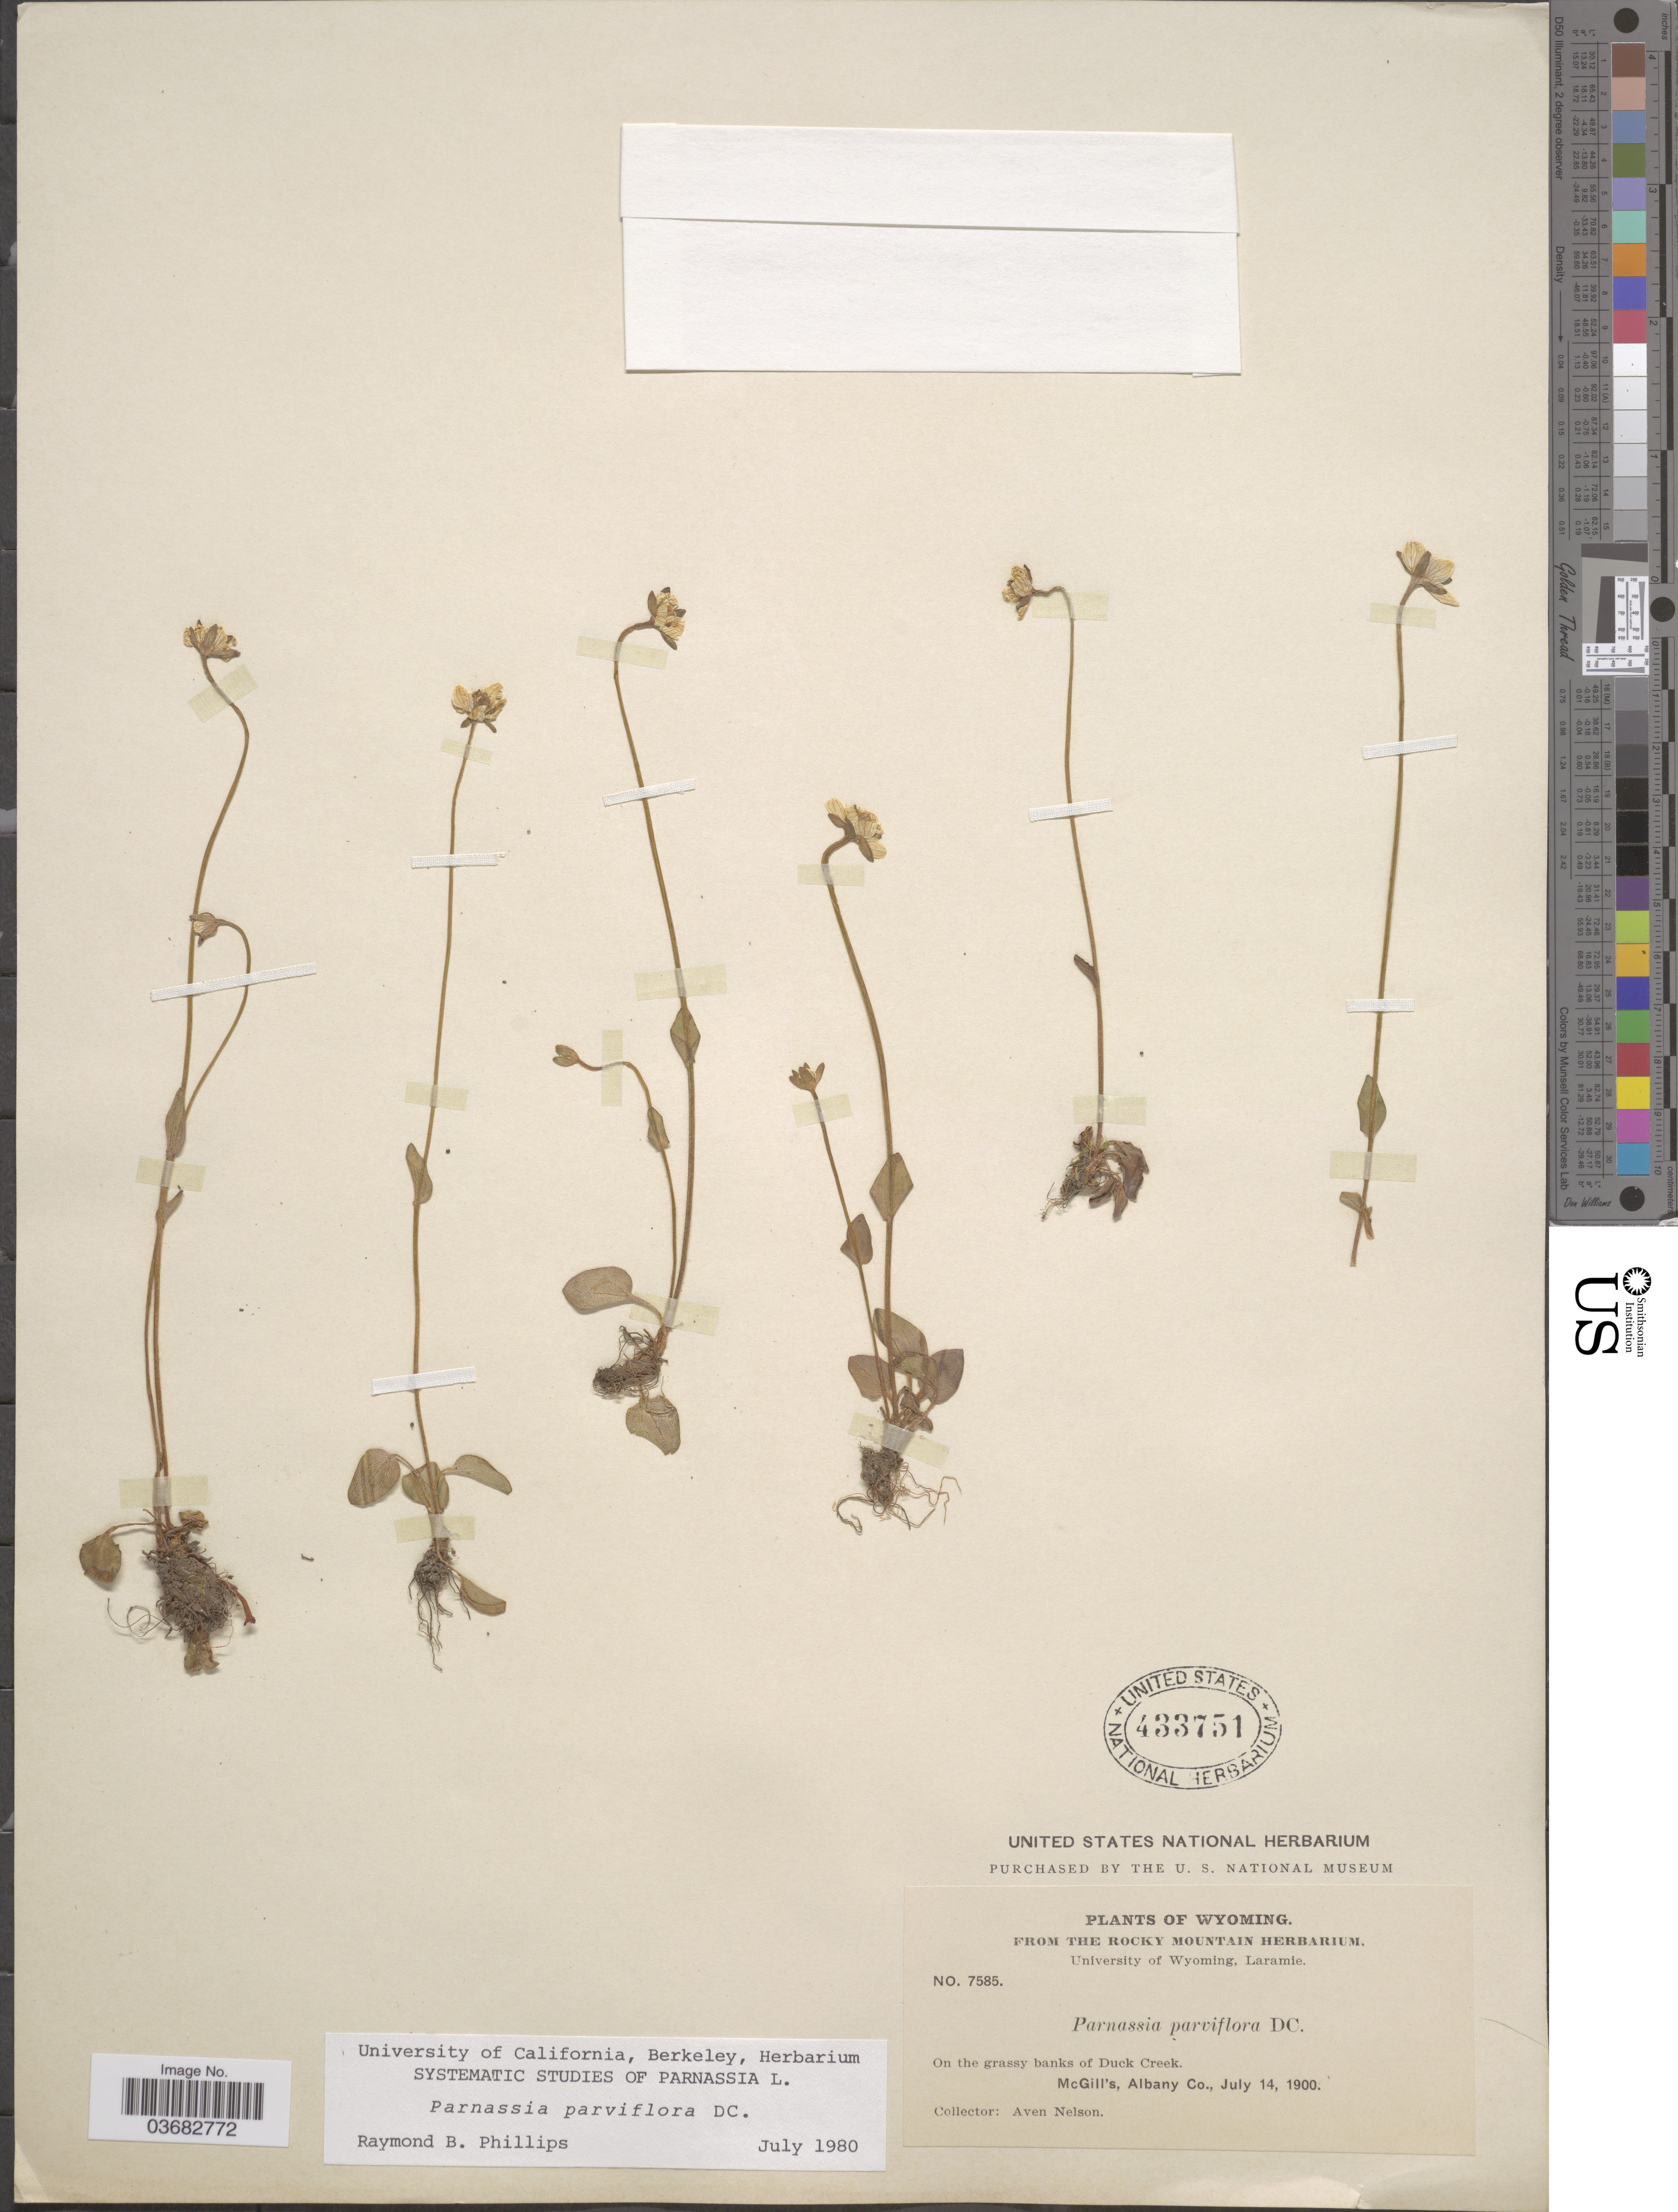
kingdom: Plantae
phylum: Tracheophyta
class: Magnoliopsida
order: Celastrales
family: Parnassiaceae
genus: Parnassia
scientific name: Parnassia parviflora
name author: DC.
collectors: A. Nelson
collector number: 7585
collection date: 1900-07-14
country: United States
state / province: Wyoming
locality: On the grassy banks of Duck Creek. McGill's, Albany Co.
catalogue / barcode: US 433751